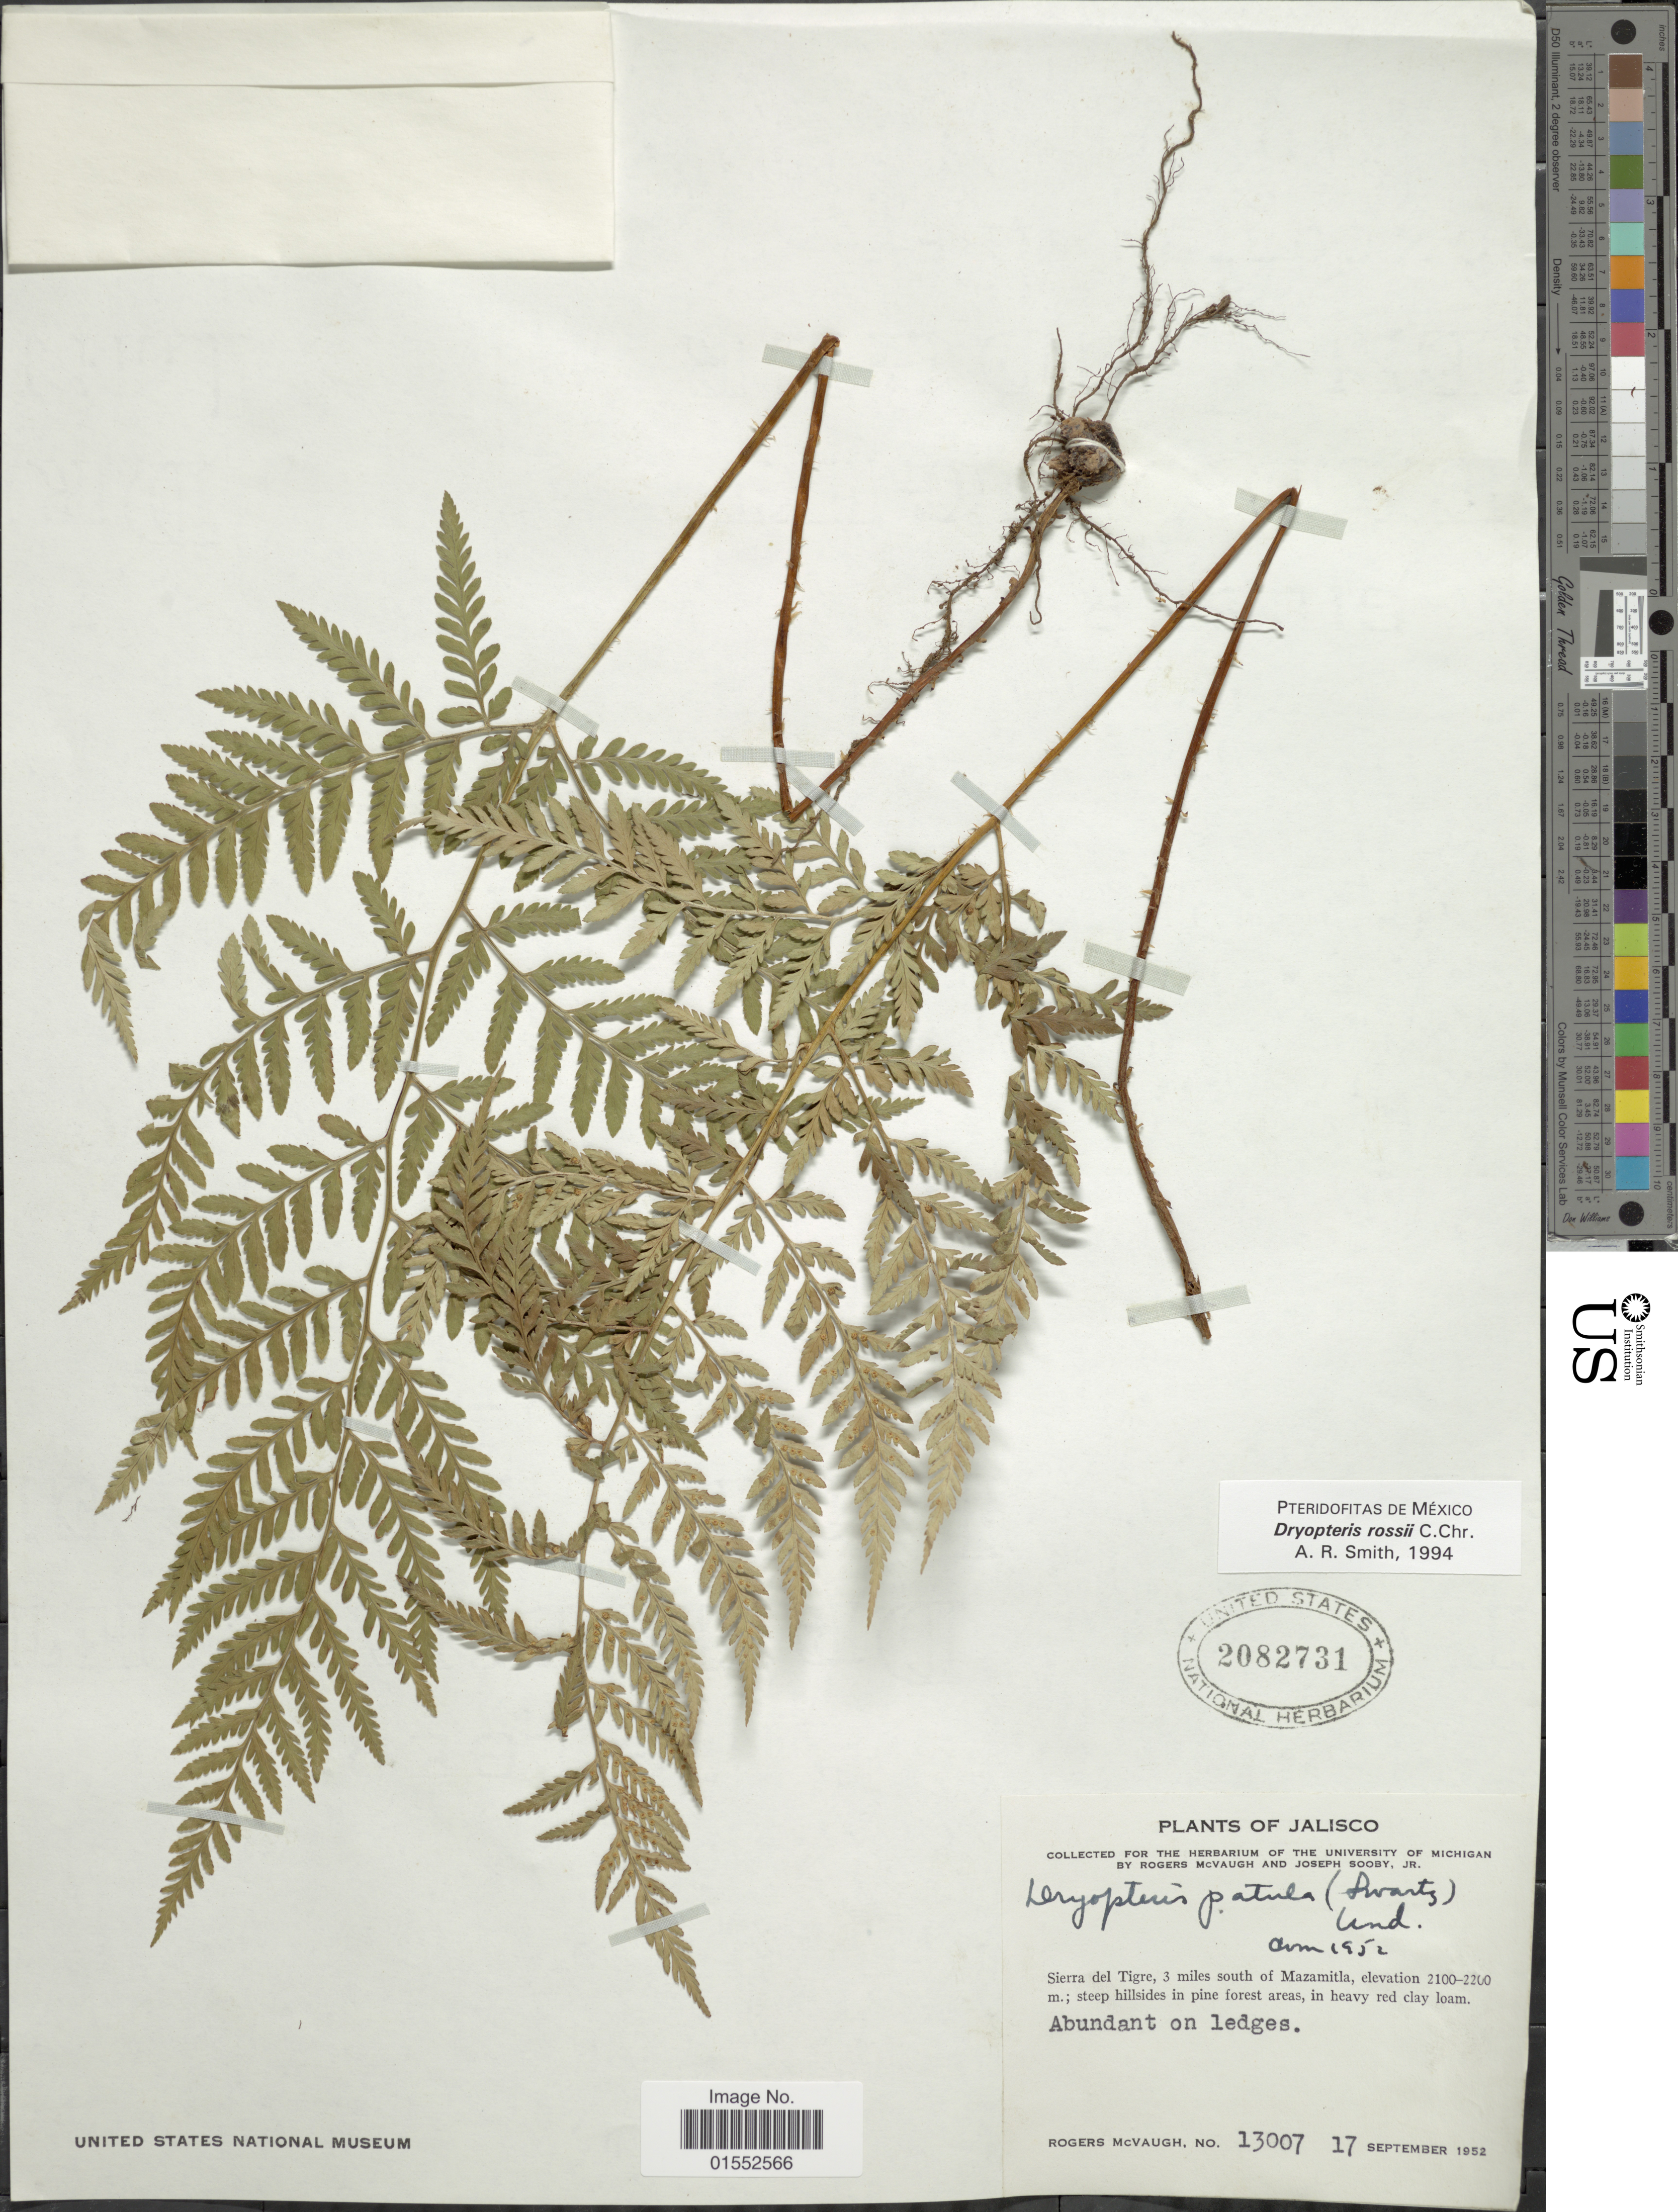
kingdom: Plantae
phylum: Tracheophyta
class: Polypodiopsida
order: Polypodiales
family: Dryopteridaceae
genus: Dryopteris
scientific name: Dryopteris rossii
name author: C. Chr.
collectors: R. McVaugh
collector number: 13007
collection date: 1952-09-17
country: Mexico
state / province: Jalisco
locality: Jalisco. Sierra del Tigre, 3 miles south of Mazamitla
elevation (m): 2100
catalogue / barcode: US 2082731